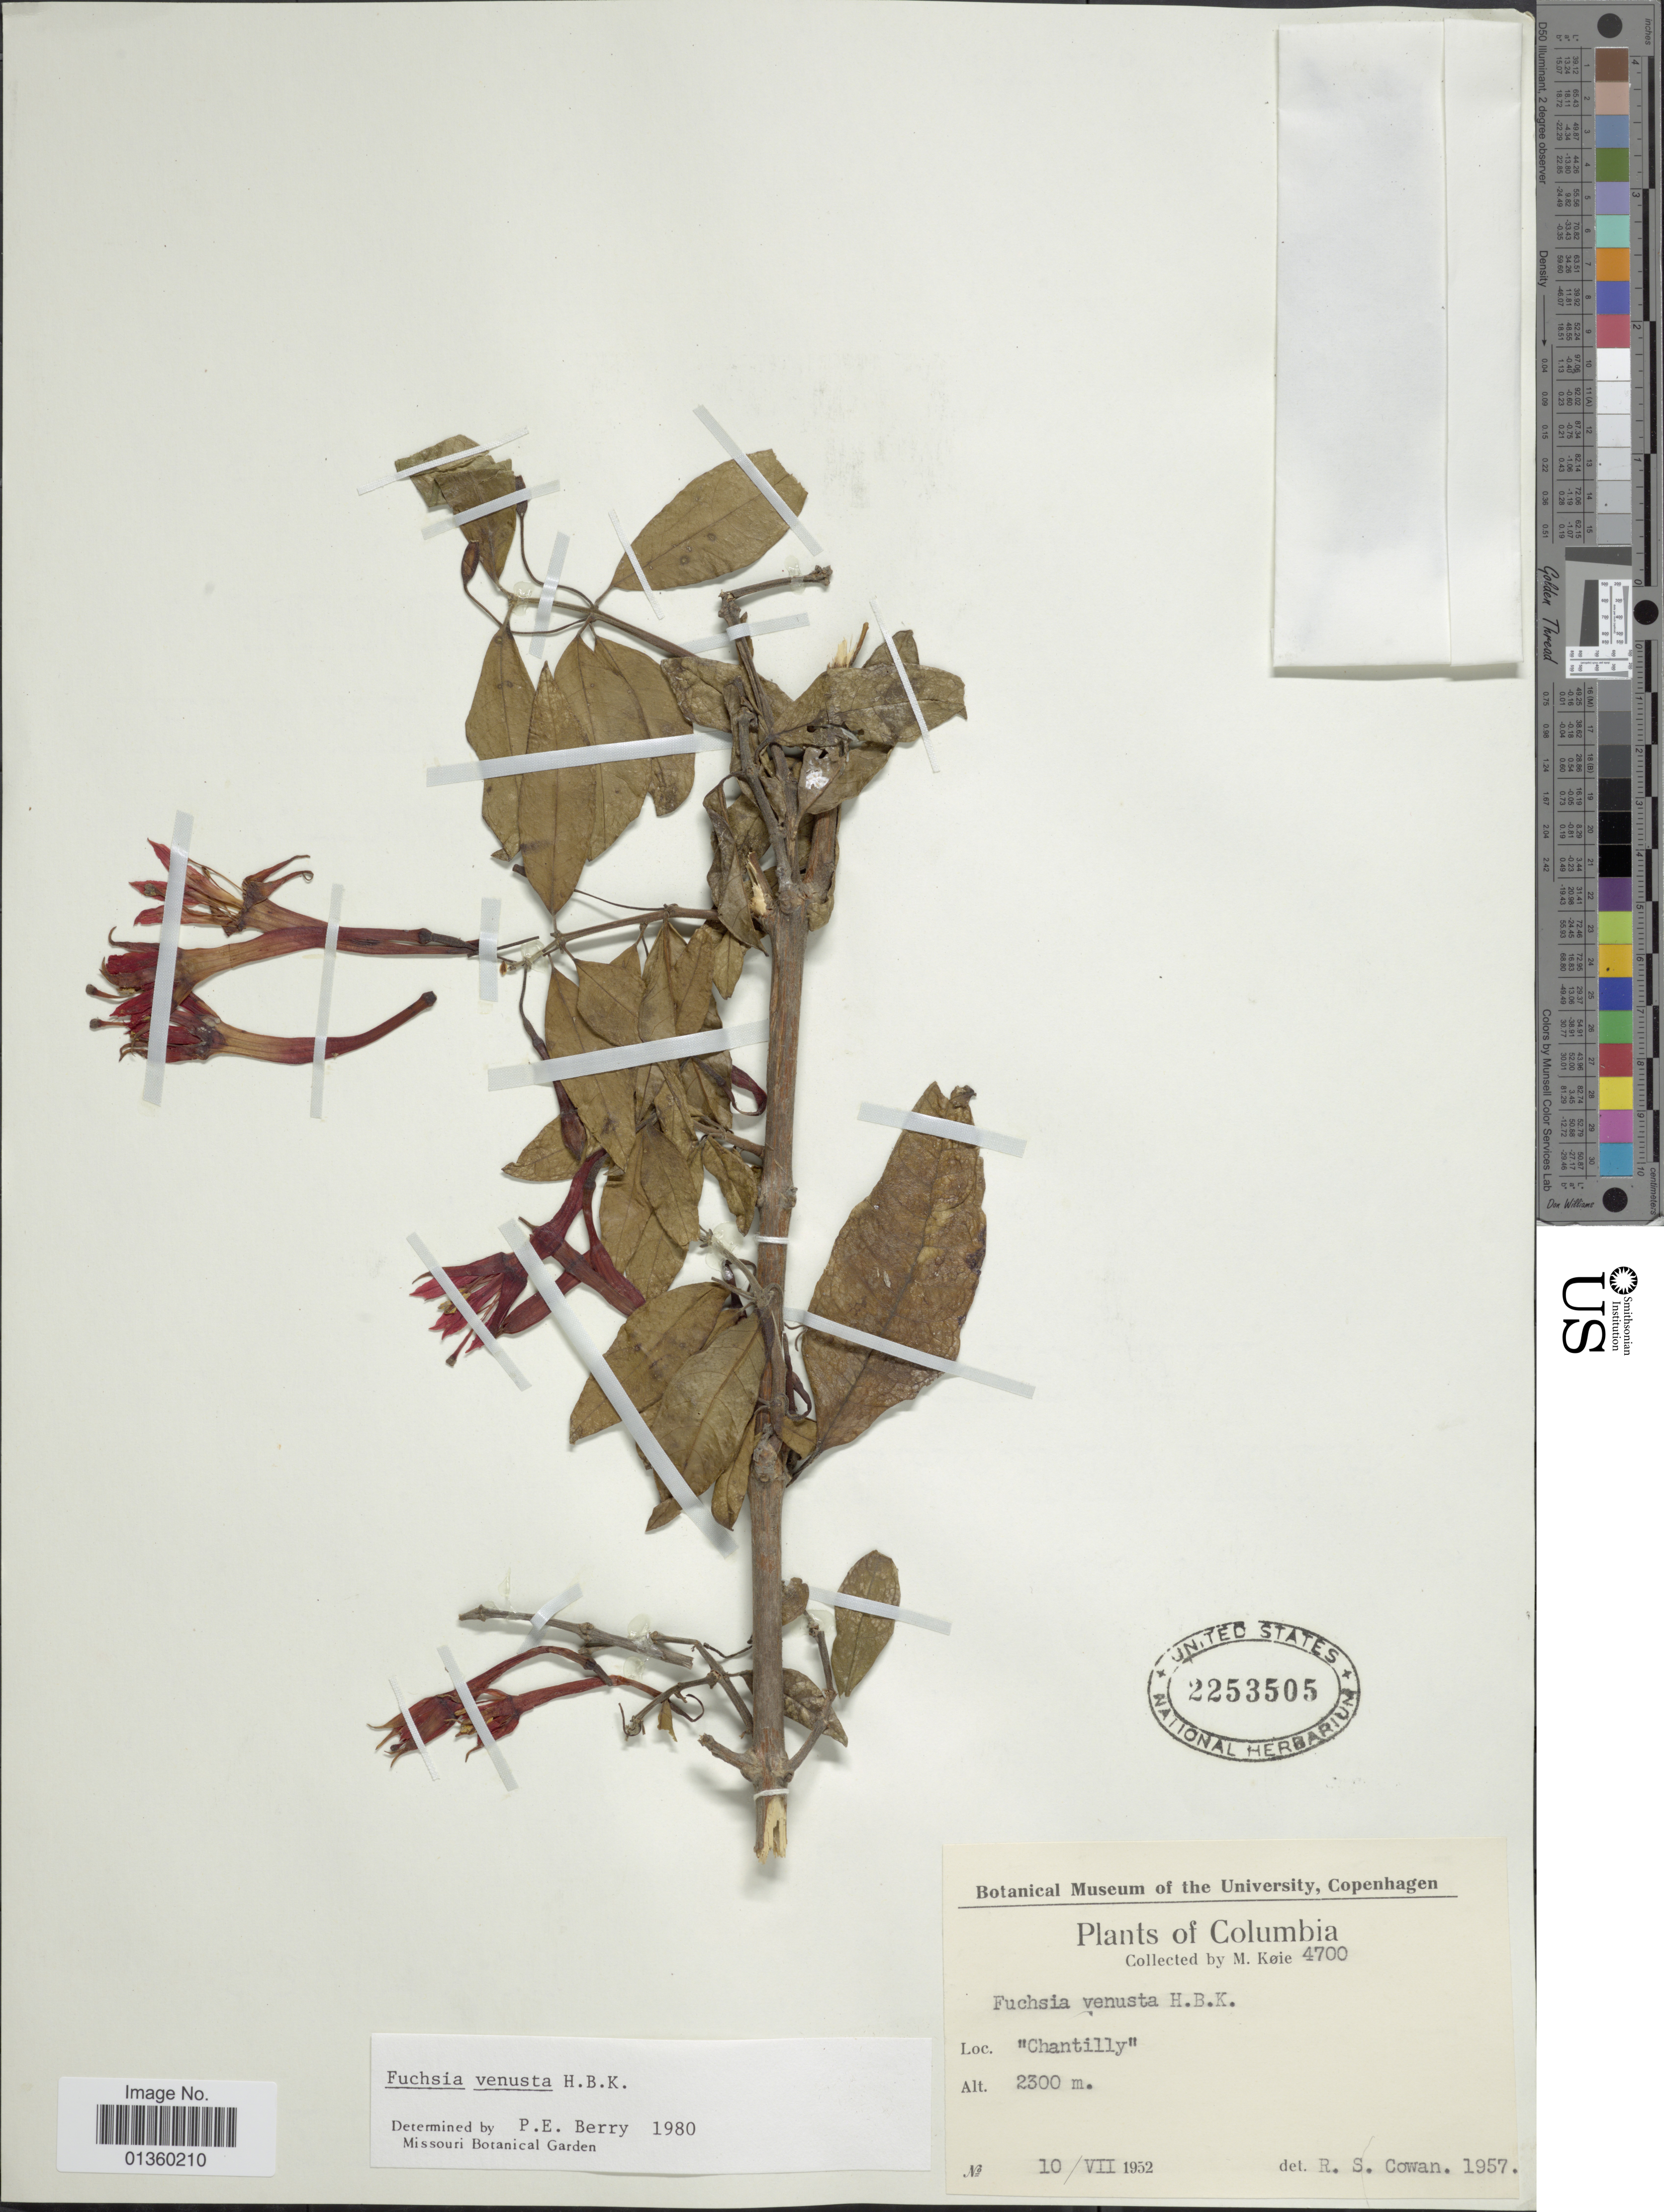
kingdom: Plantae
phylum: Tracheophyta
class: Magnoliopsida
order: Myrtales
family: Onagraceae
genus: Fuchsia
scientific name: Fuchsia venusta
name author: Kunth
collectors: M. Köie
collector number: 4700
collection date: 1952-07-10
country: Colombia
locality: Chantilly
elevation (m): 2300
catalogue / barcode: US 2253505